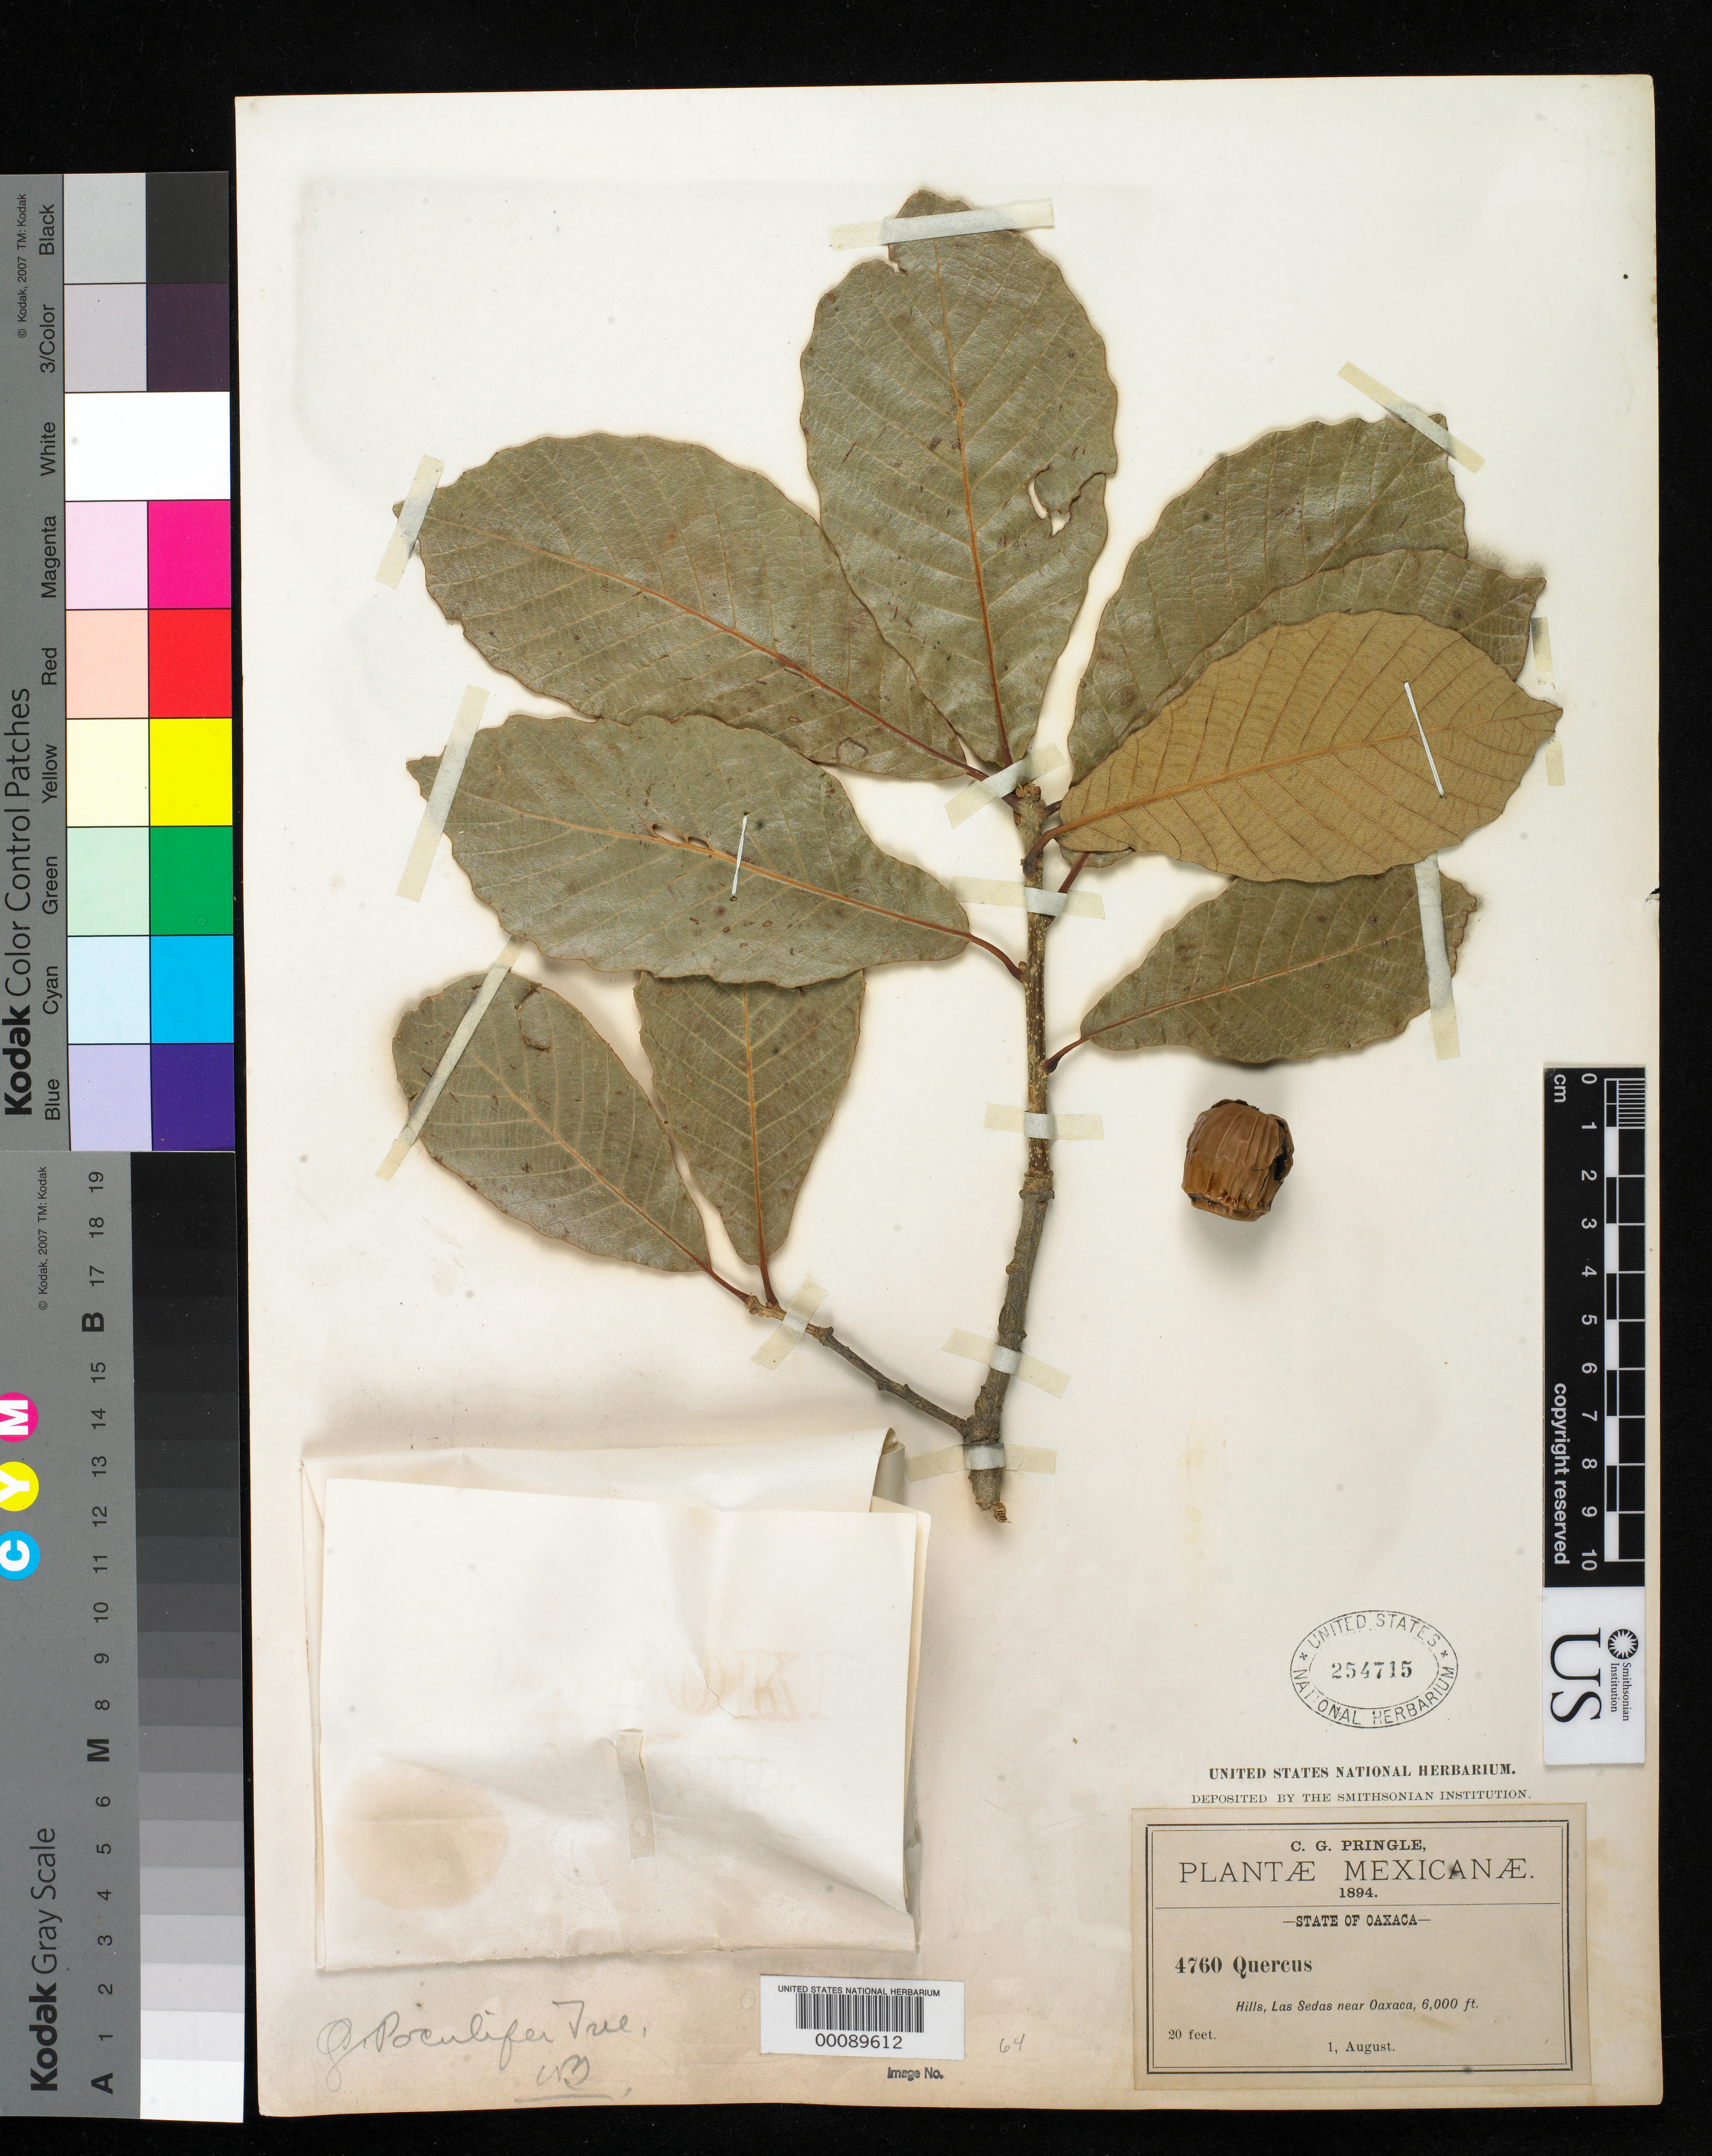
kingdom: Plantae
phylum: Tracheophyta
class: Magnoliopsida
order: Fagales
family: Fagaceae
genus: Quercus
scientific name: Quercus poculifer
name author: Trel.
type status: Isotype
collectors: C. G. Pringle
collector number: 4760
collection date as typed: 01 Aug 1894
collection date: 1894-08-01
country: Mexico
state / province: Oaxaca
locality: Las Sedas.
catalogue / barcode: US 254715